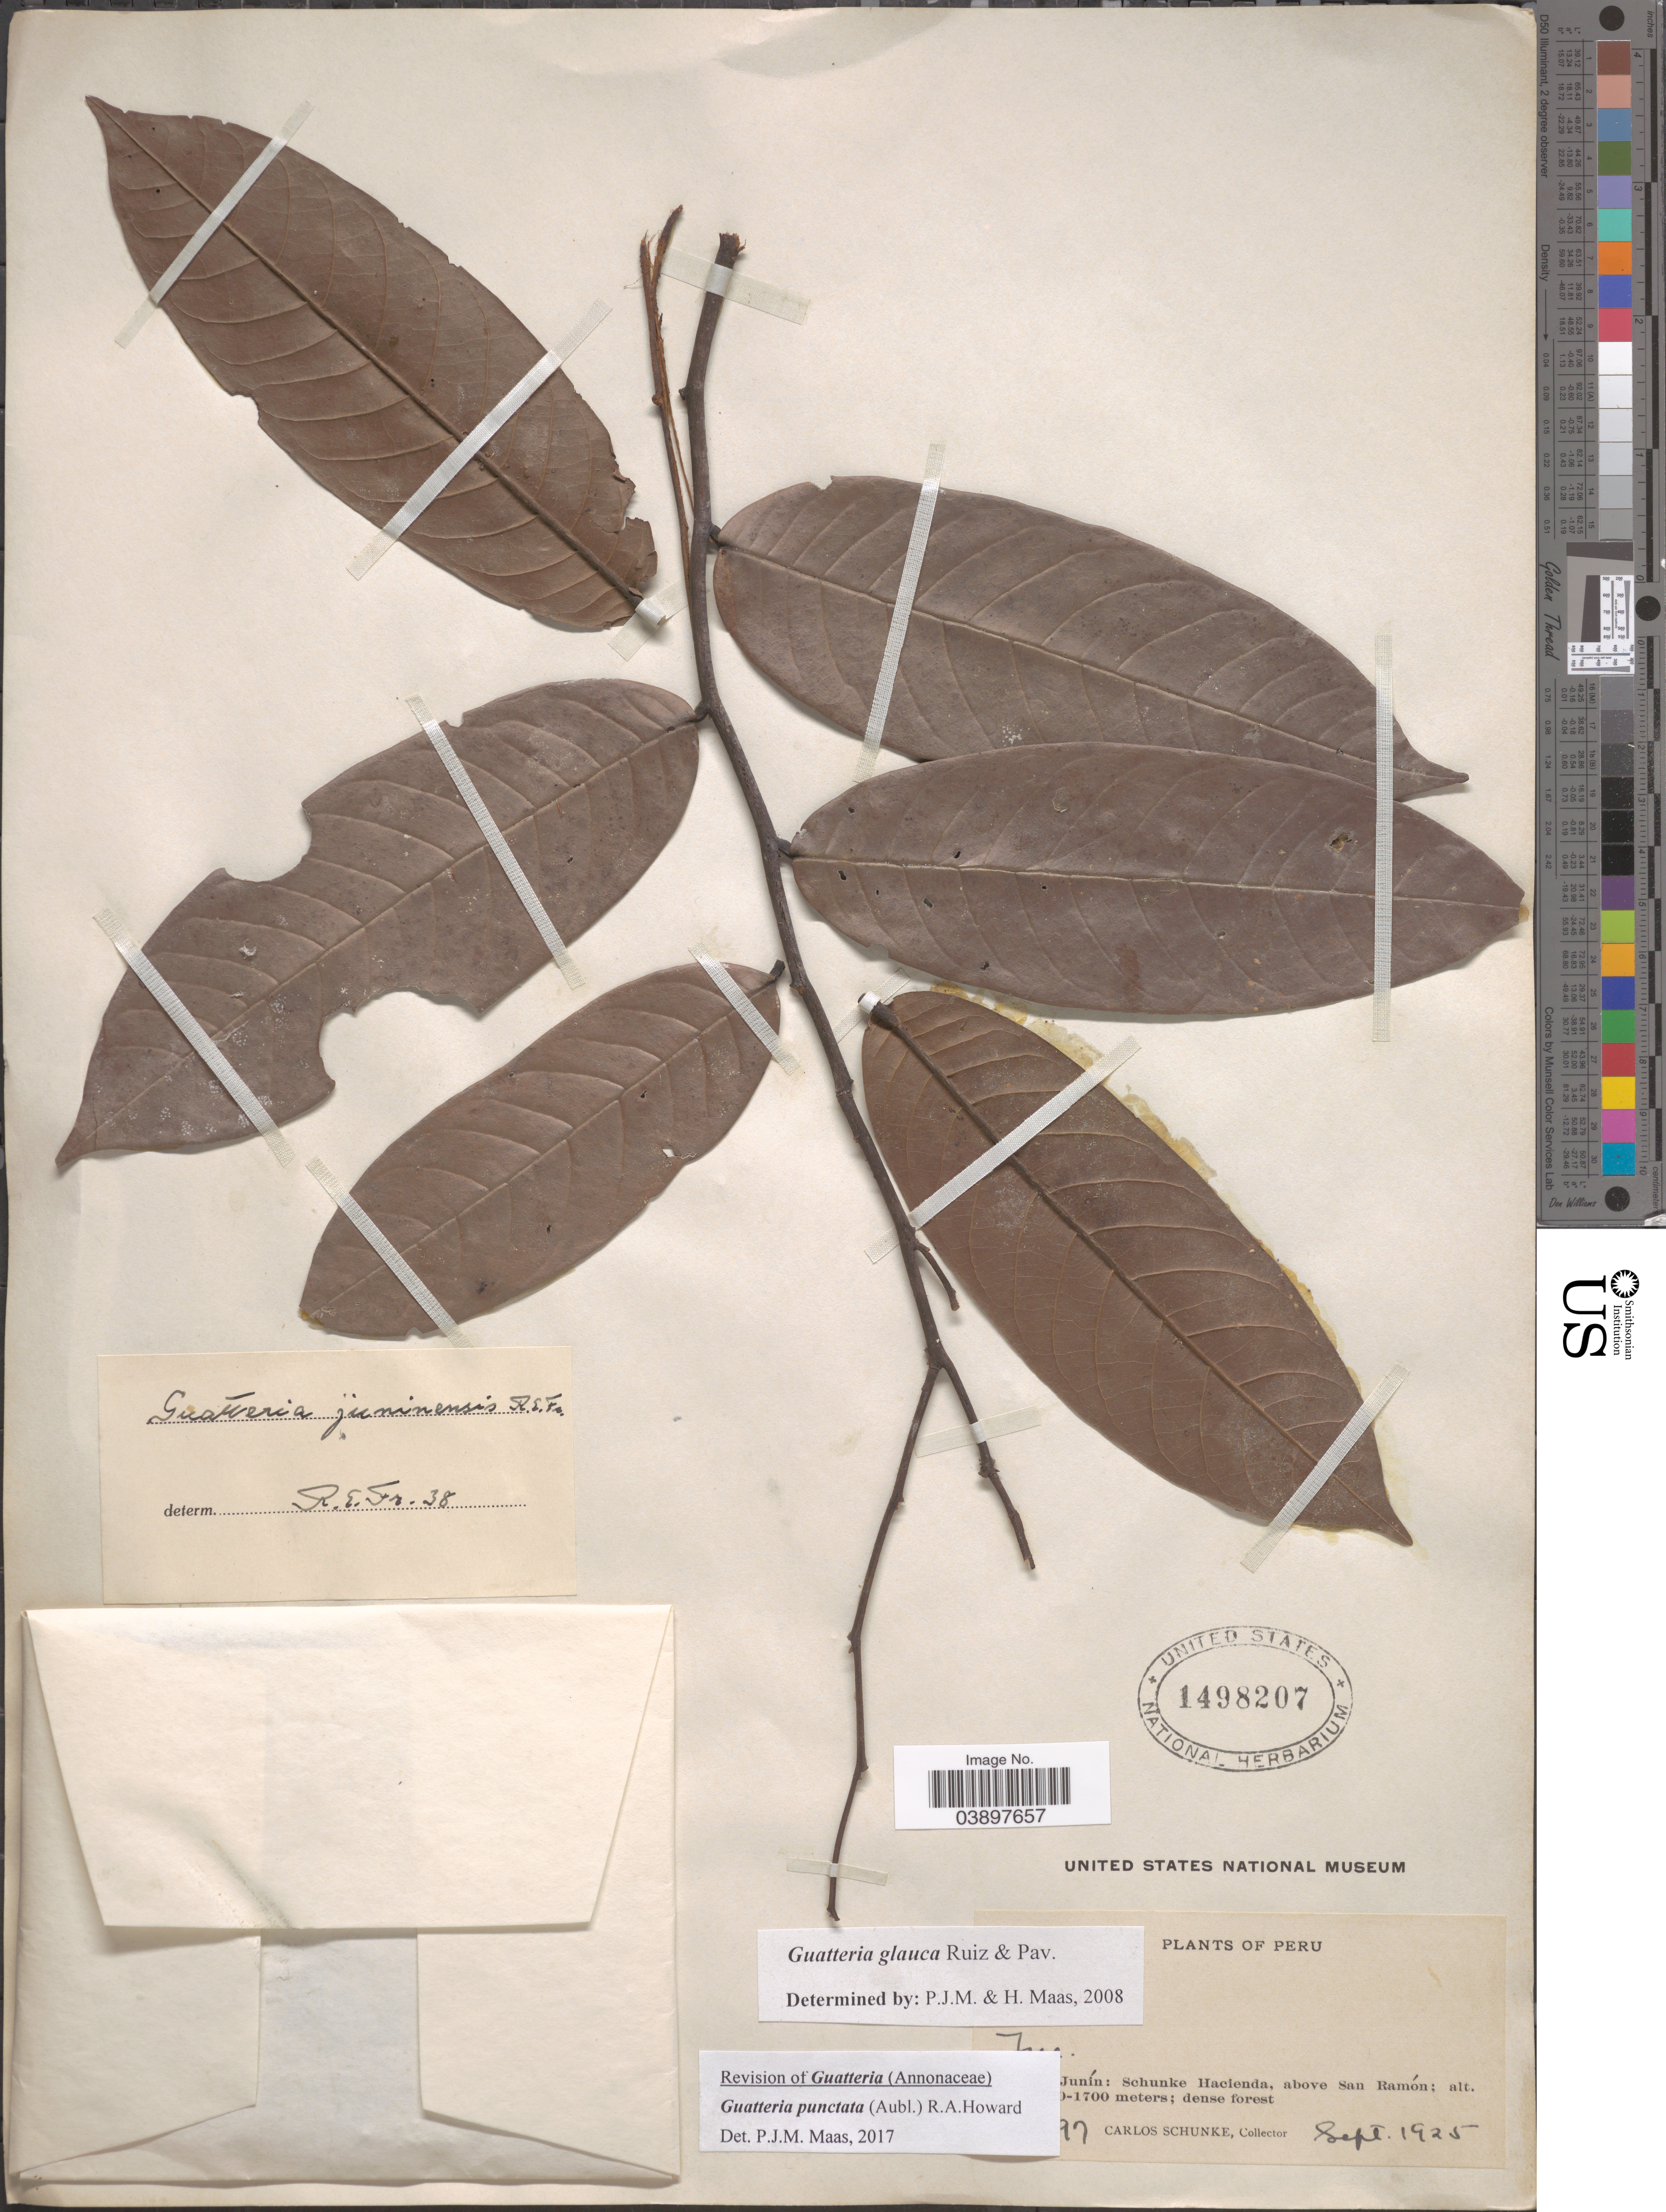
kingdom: Plantae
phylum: Tracheophyta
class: Magnoliopsida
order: Magnoliales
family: Annonaceae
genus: Guatteria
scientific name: Guatteria punctata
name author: (Aubl.) R.A. Howard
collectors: C. Schunke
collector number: !97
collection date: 1925-09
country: Peru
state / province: Junín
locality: Schunke Hacienda, above San Ramón.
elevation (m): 0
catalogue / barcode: US 1498207